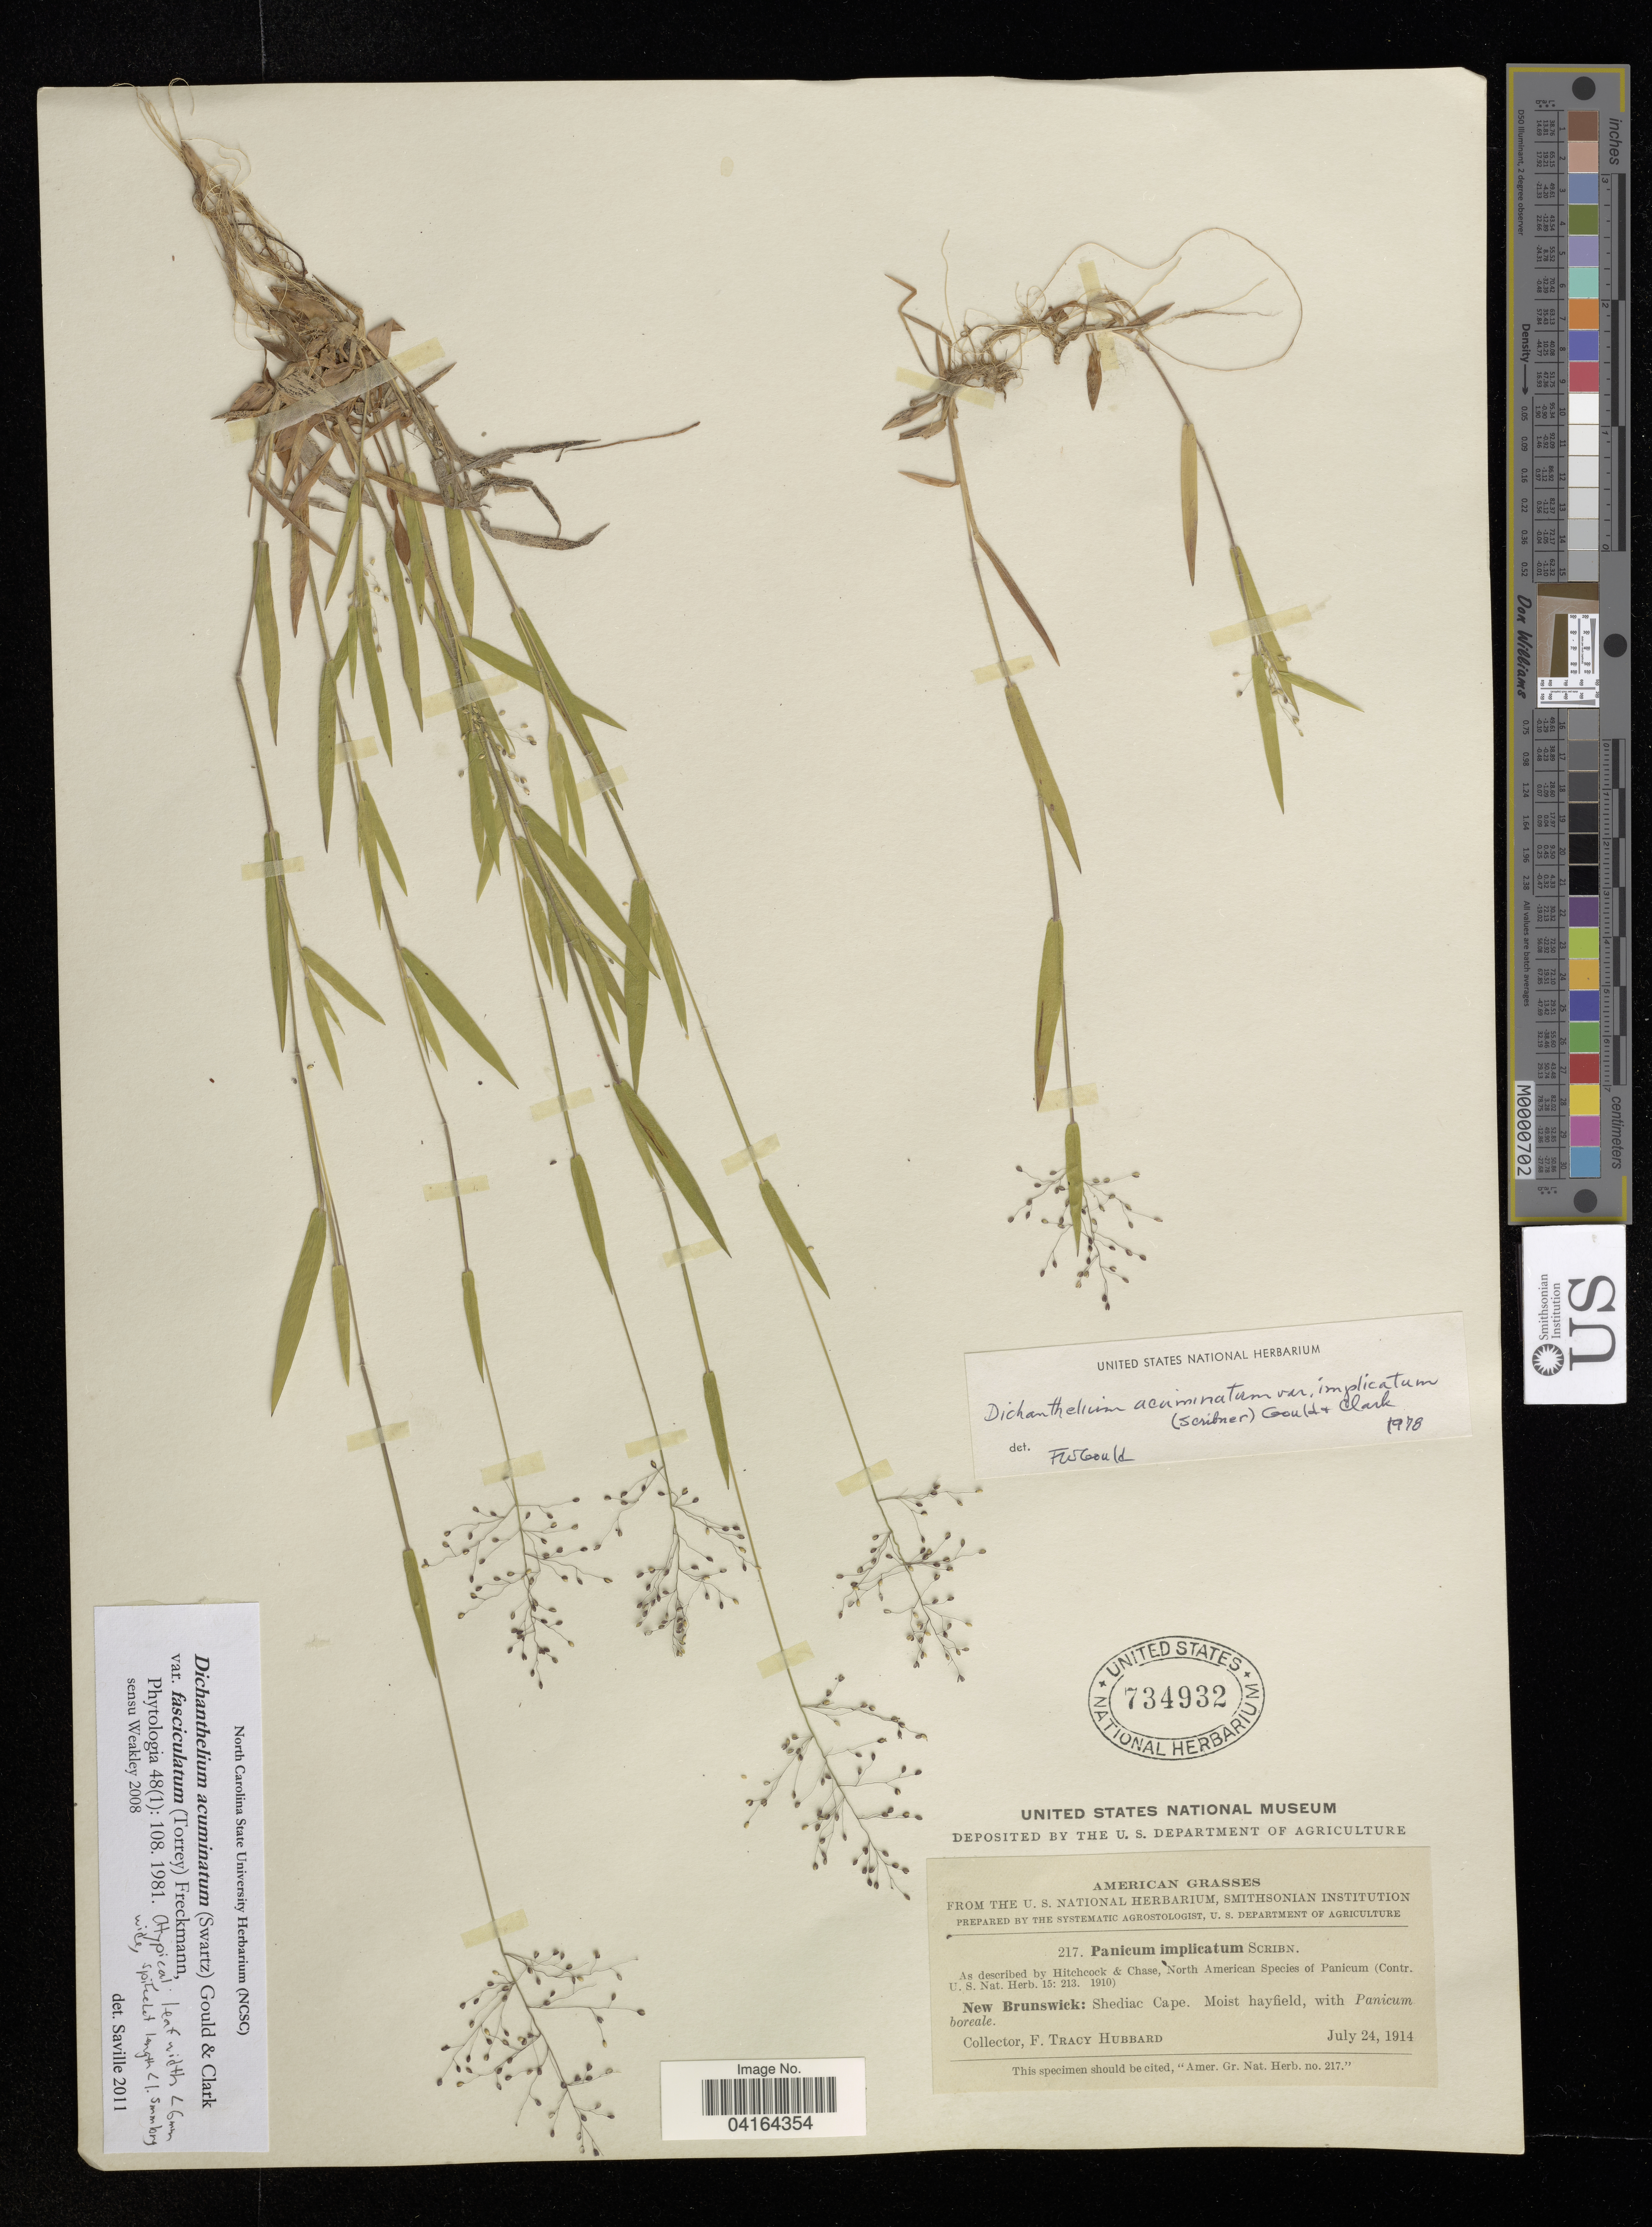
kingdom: Plantae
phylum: Tracheophyta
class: Liliopsida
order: Poales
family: Poaceae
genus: Dichanthelium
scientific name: Dichanthelium acuminatum var. fasciculatum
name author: (Torr.) Freckmann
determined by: Saville, A. C., (NCSC), North Carolina State University (UNITED STATES)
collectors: F. E. Hubbard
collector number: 217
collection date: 1914-07-24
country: Canada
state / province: New Brunswick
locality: Shediac Cape.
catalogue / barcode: US 734932